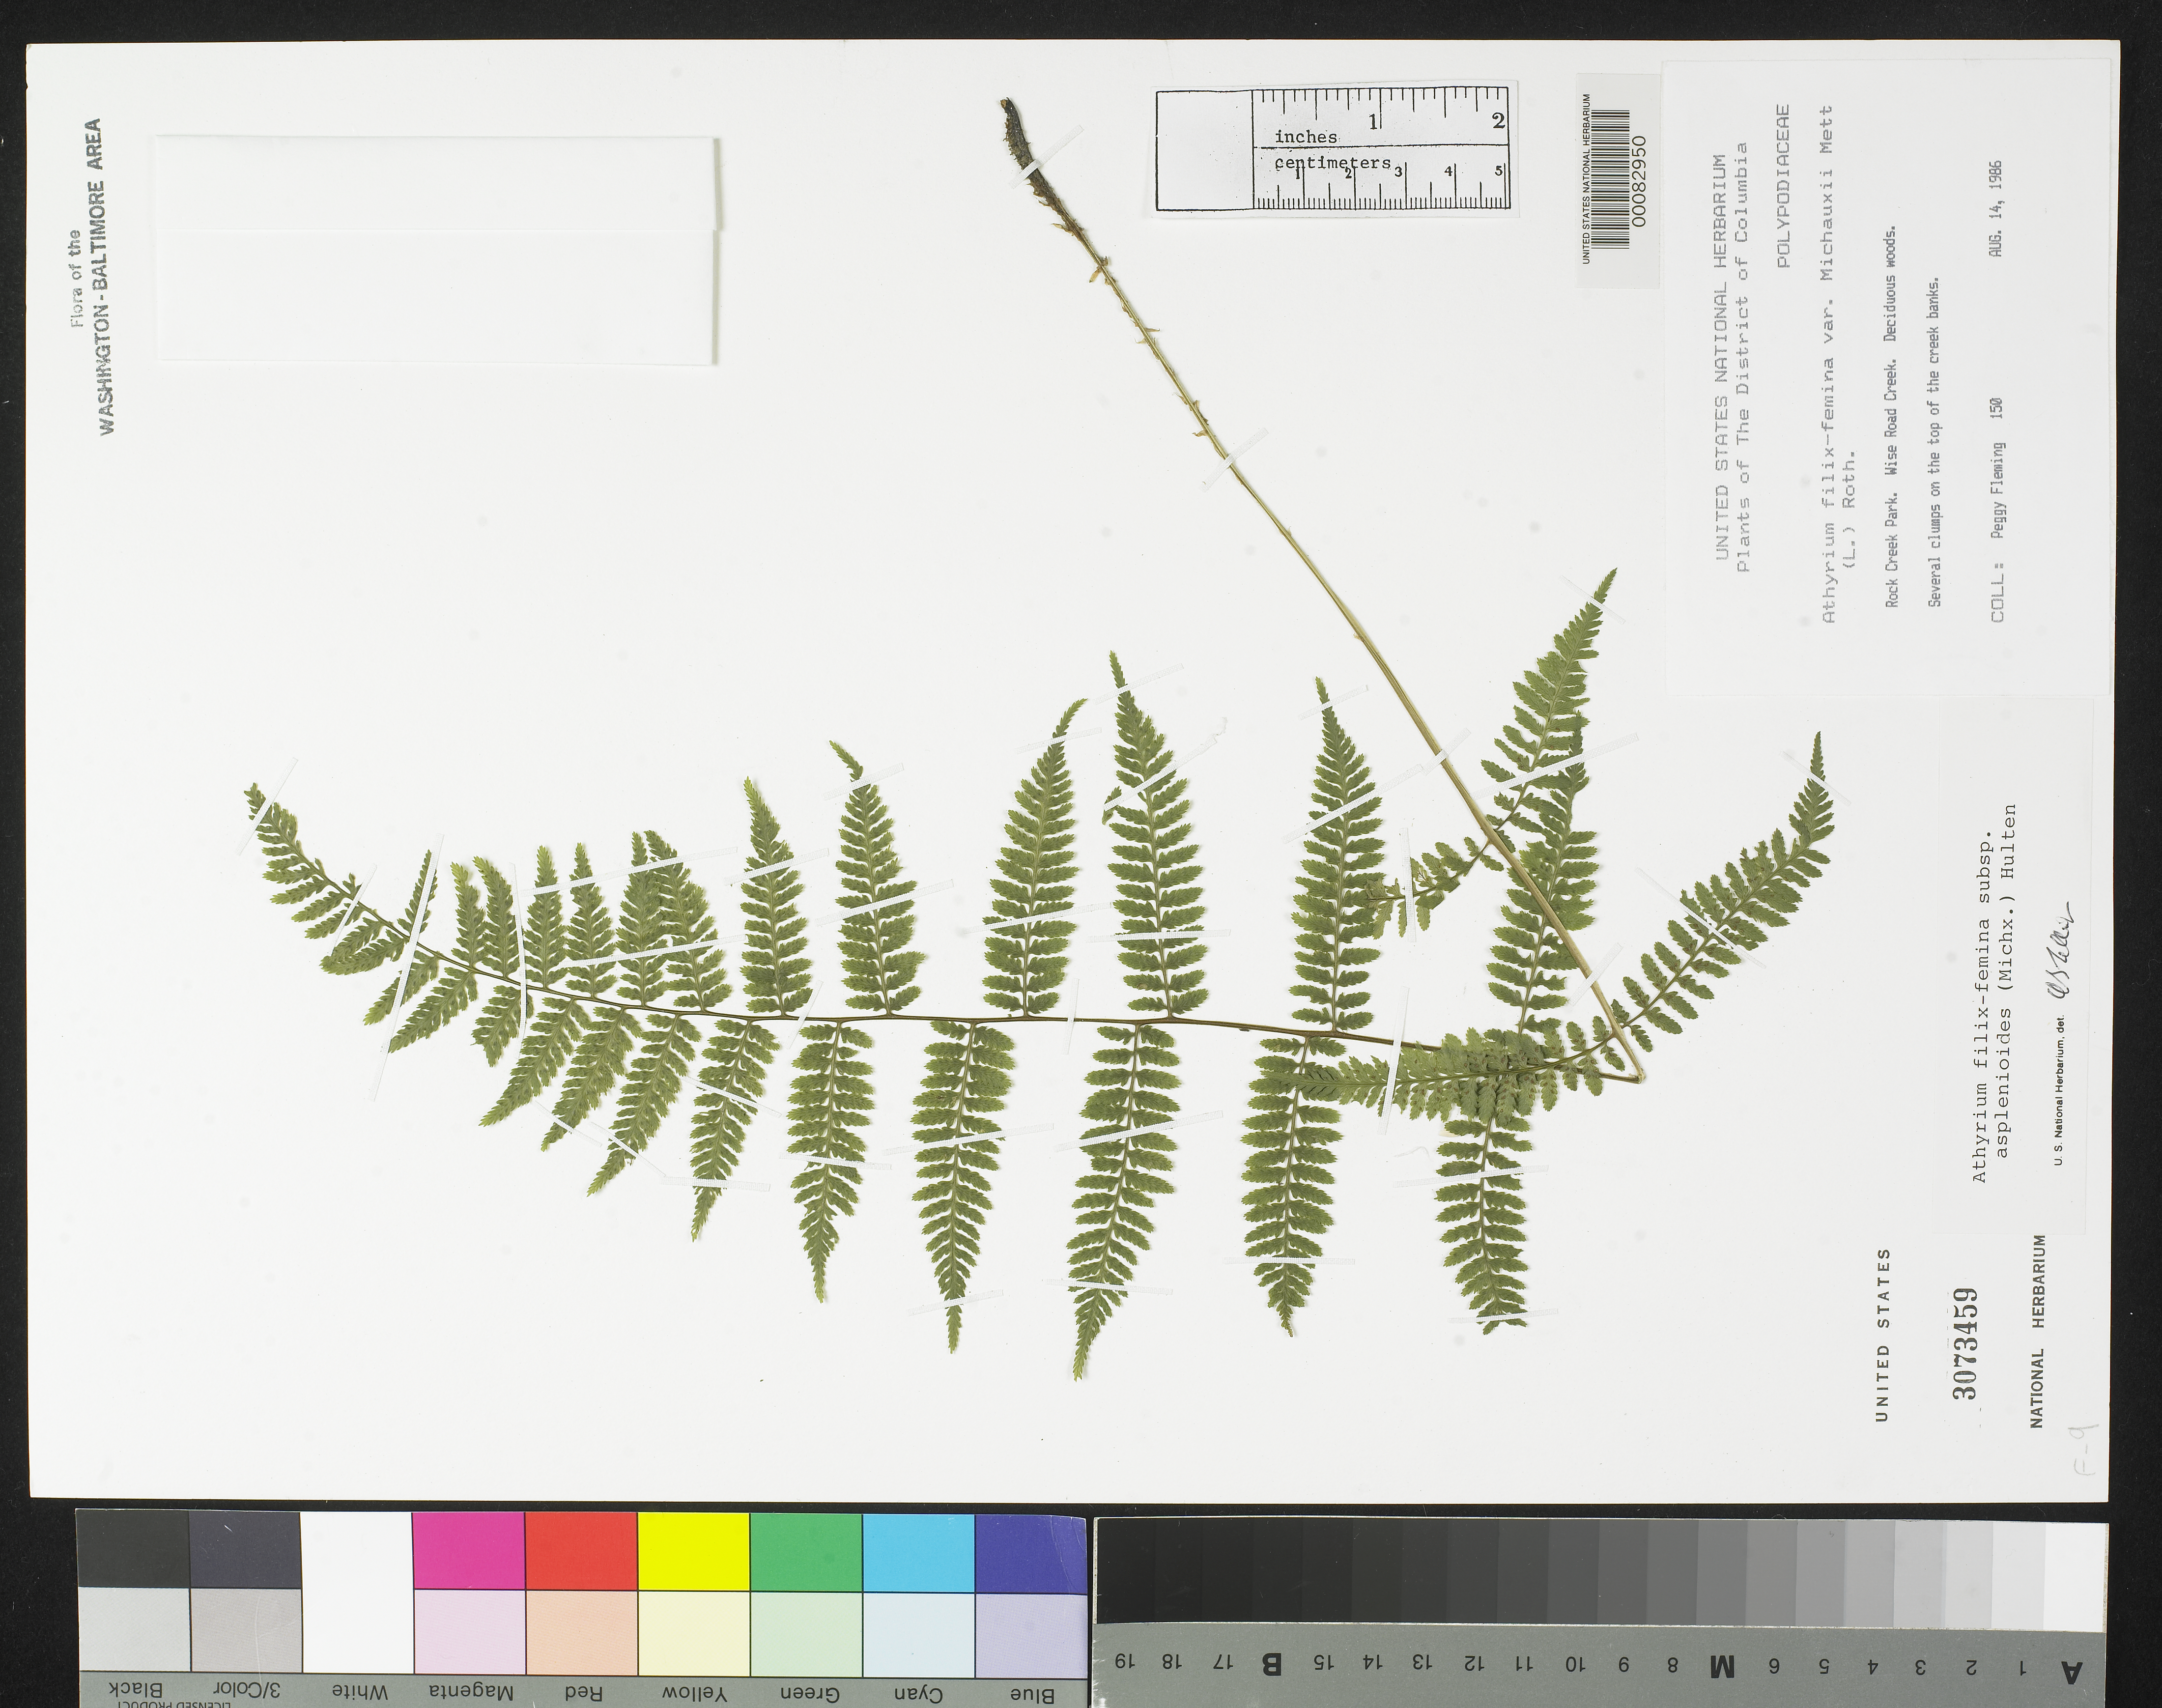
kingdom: Plantae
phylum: Tracheophyta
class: Polypodiopsida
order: Polypodiales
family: Athyriaceae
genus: Athyrium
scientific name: Athyrium filix-femina var. asplenioides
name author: (Michx.) Farw.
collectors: P. Fleming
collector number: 150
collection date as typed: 14 Aug 1986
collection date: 1986-08-14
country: United States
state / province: District of Columbia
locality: Rock Creek Park. Wise Road Creek.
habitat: Deciduous woods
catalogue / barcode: US 3073459